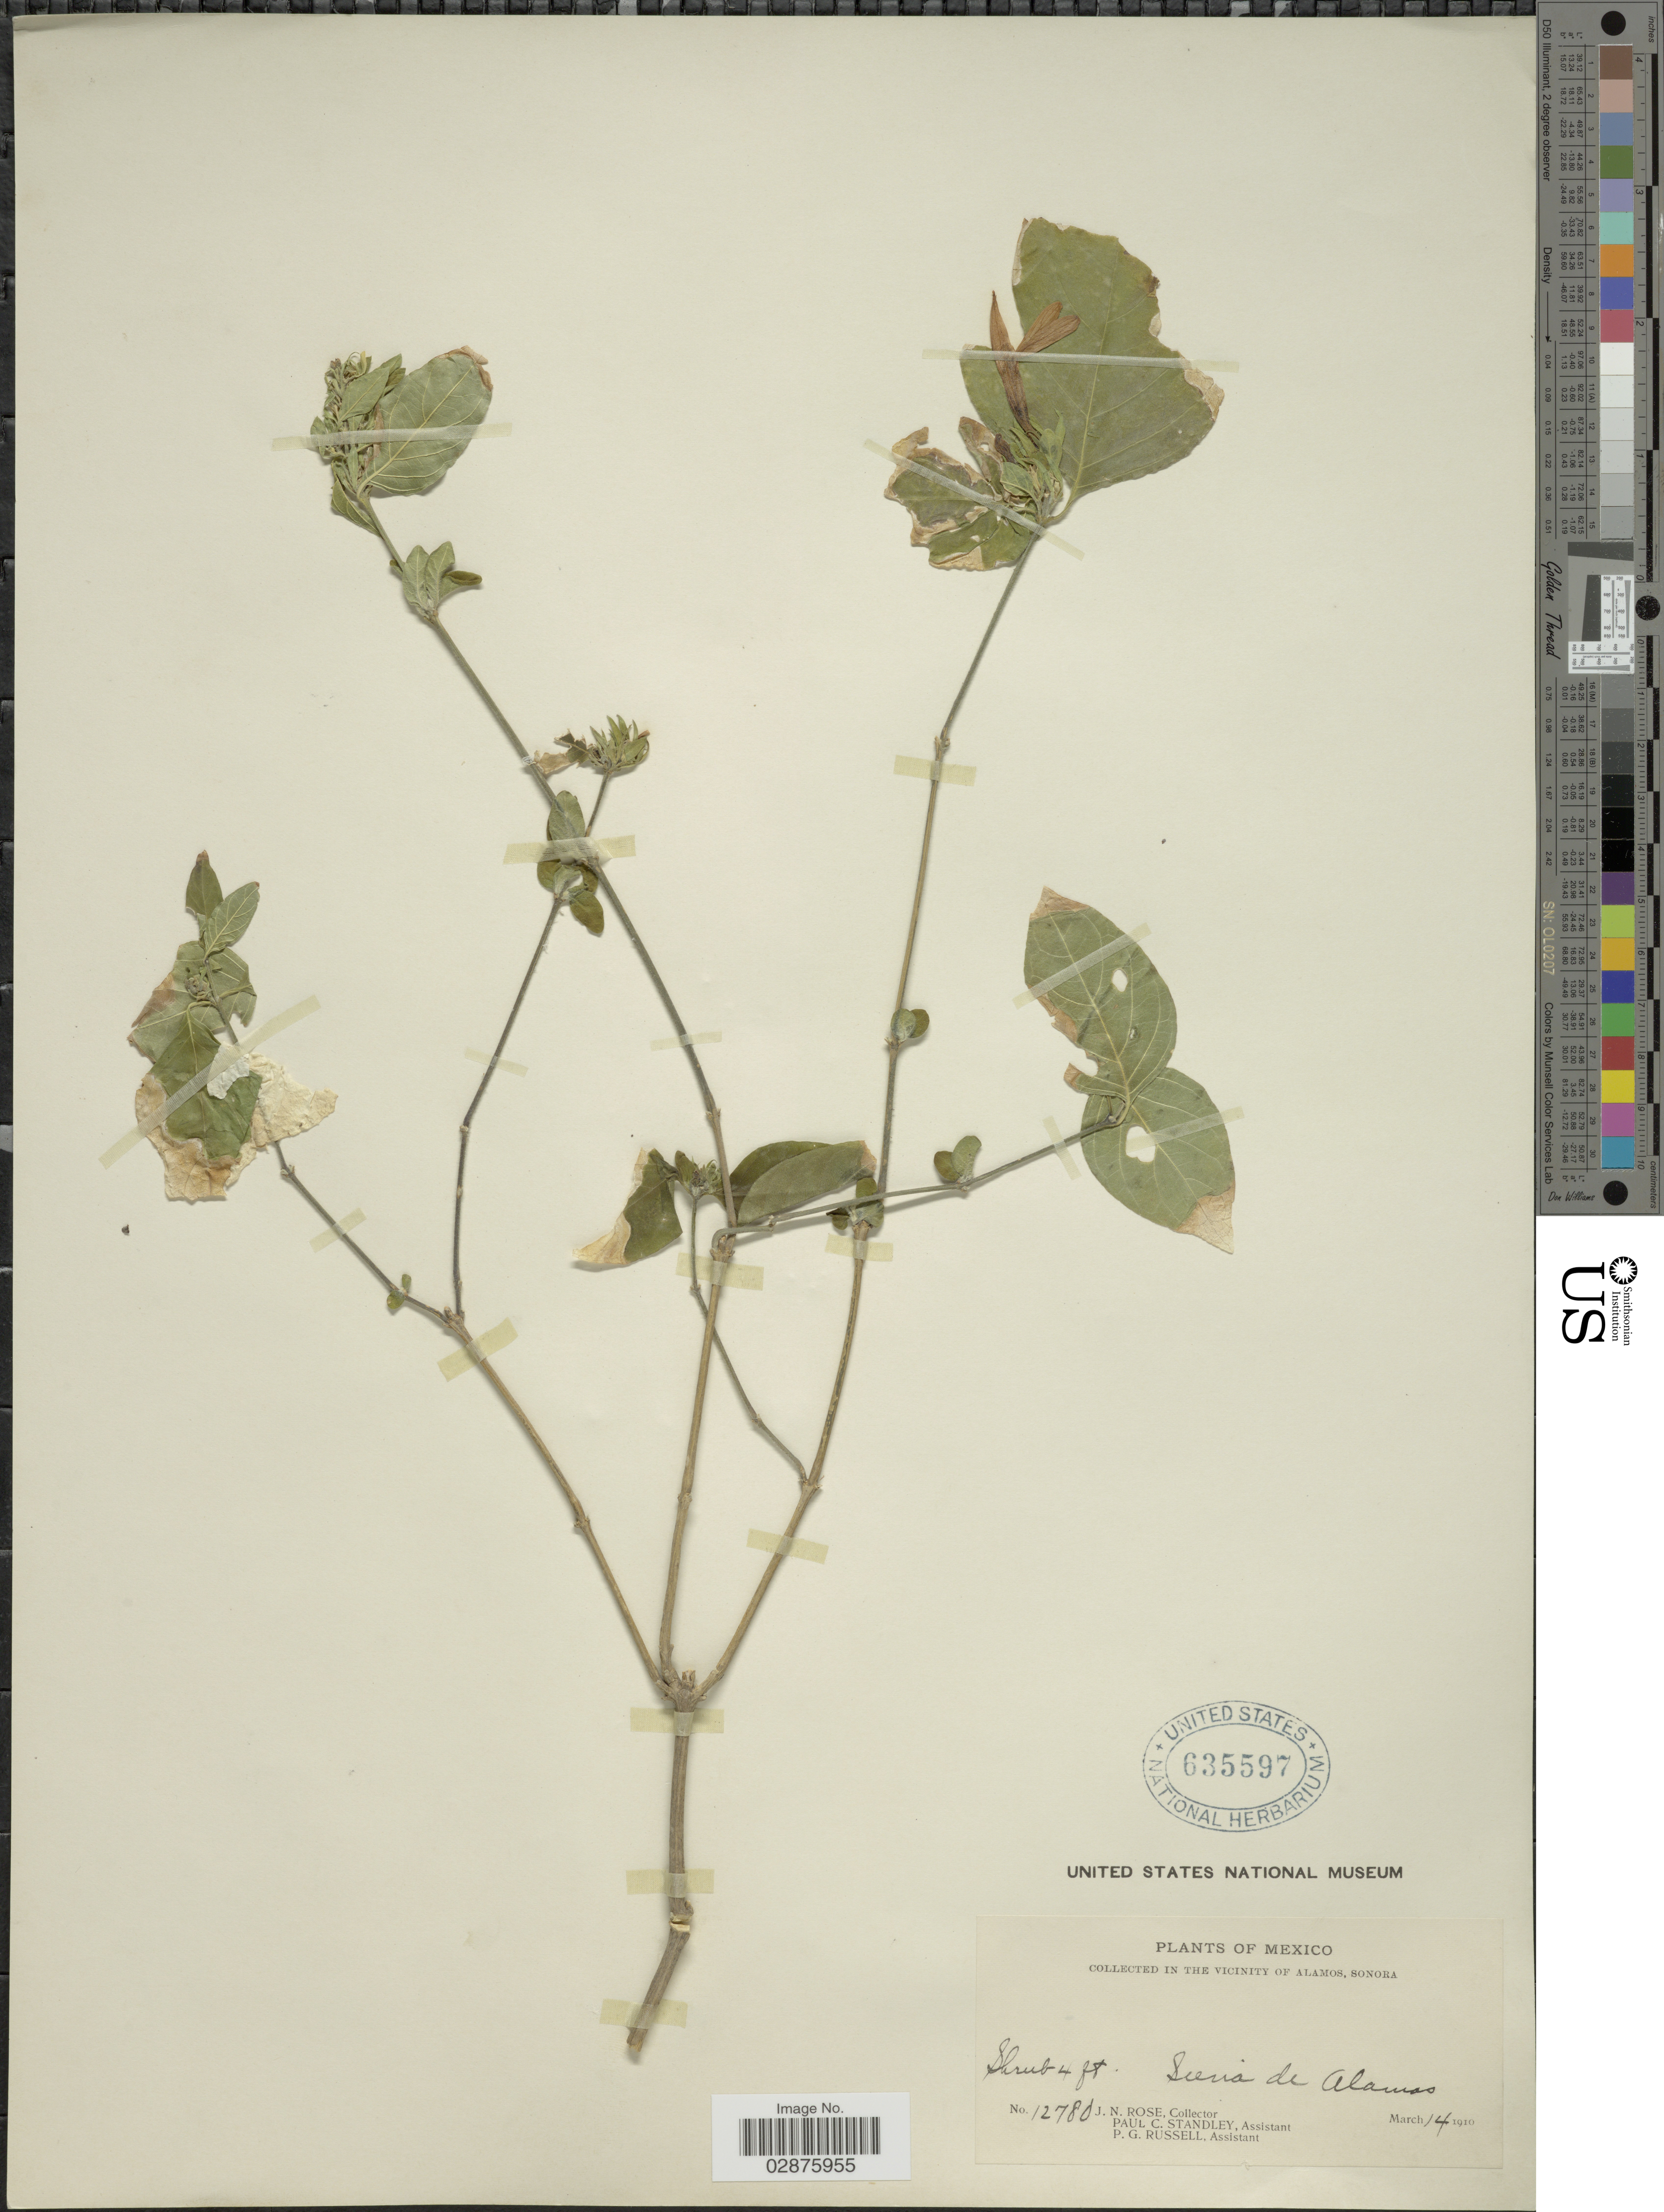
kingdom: Plantae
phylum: Tracheophyta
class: Magnoliopsida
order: Lamiales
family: Acanthaceae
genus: Justicia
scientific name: Justicia candicans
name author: (Nees) L.D. Benson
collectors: J. N. Rose, P. C. Standley & P. G. Russell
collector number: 12780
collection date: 1910-03-14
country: Mexico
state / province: Sonora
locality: In The Vicinity of Alamos, Sierra de Alamos.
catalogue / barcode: US 635597